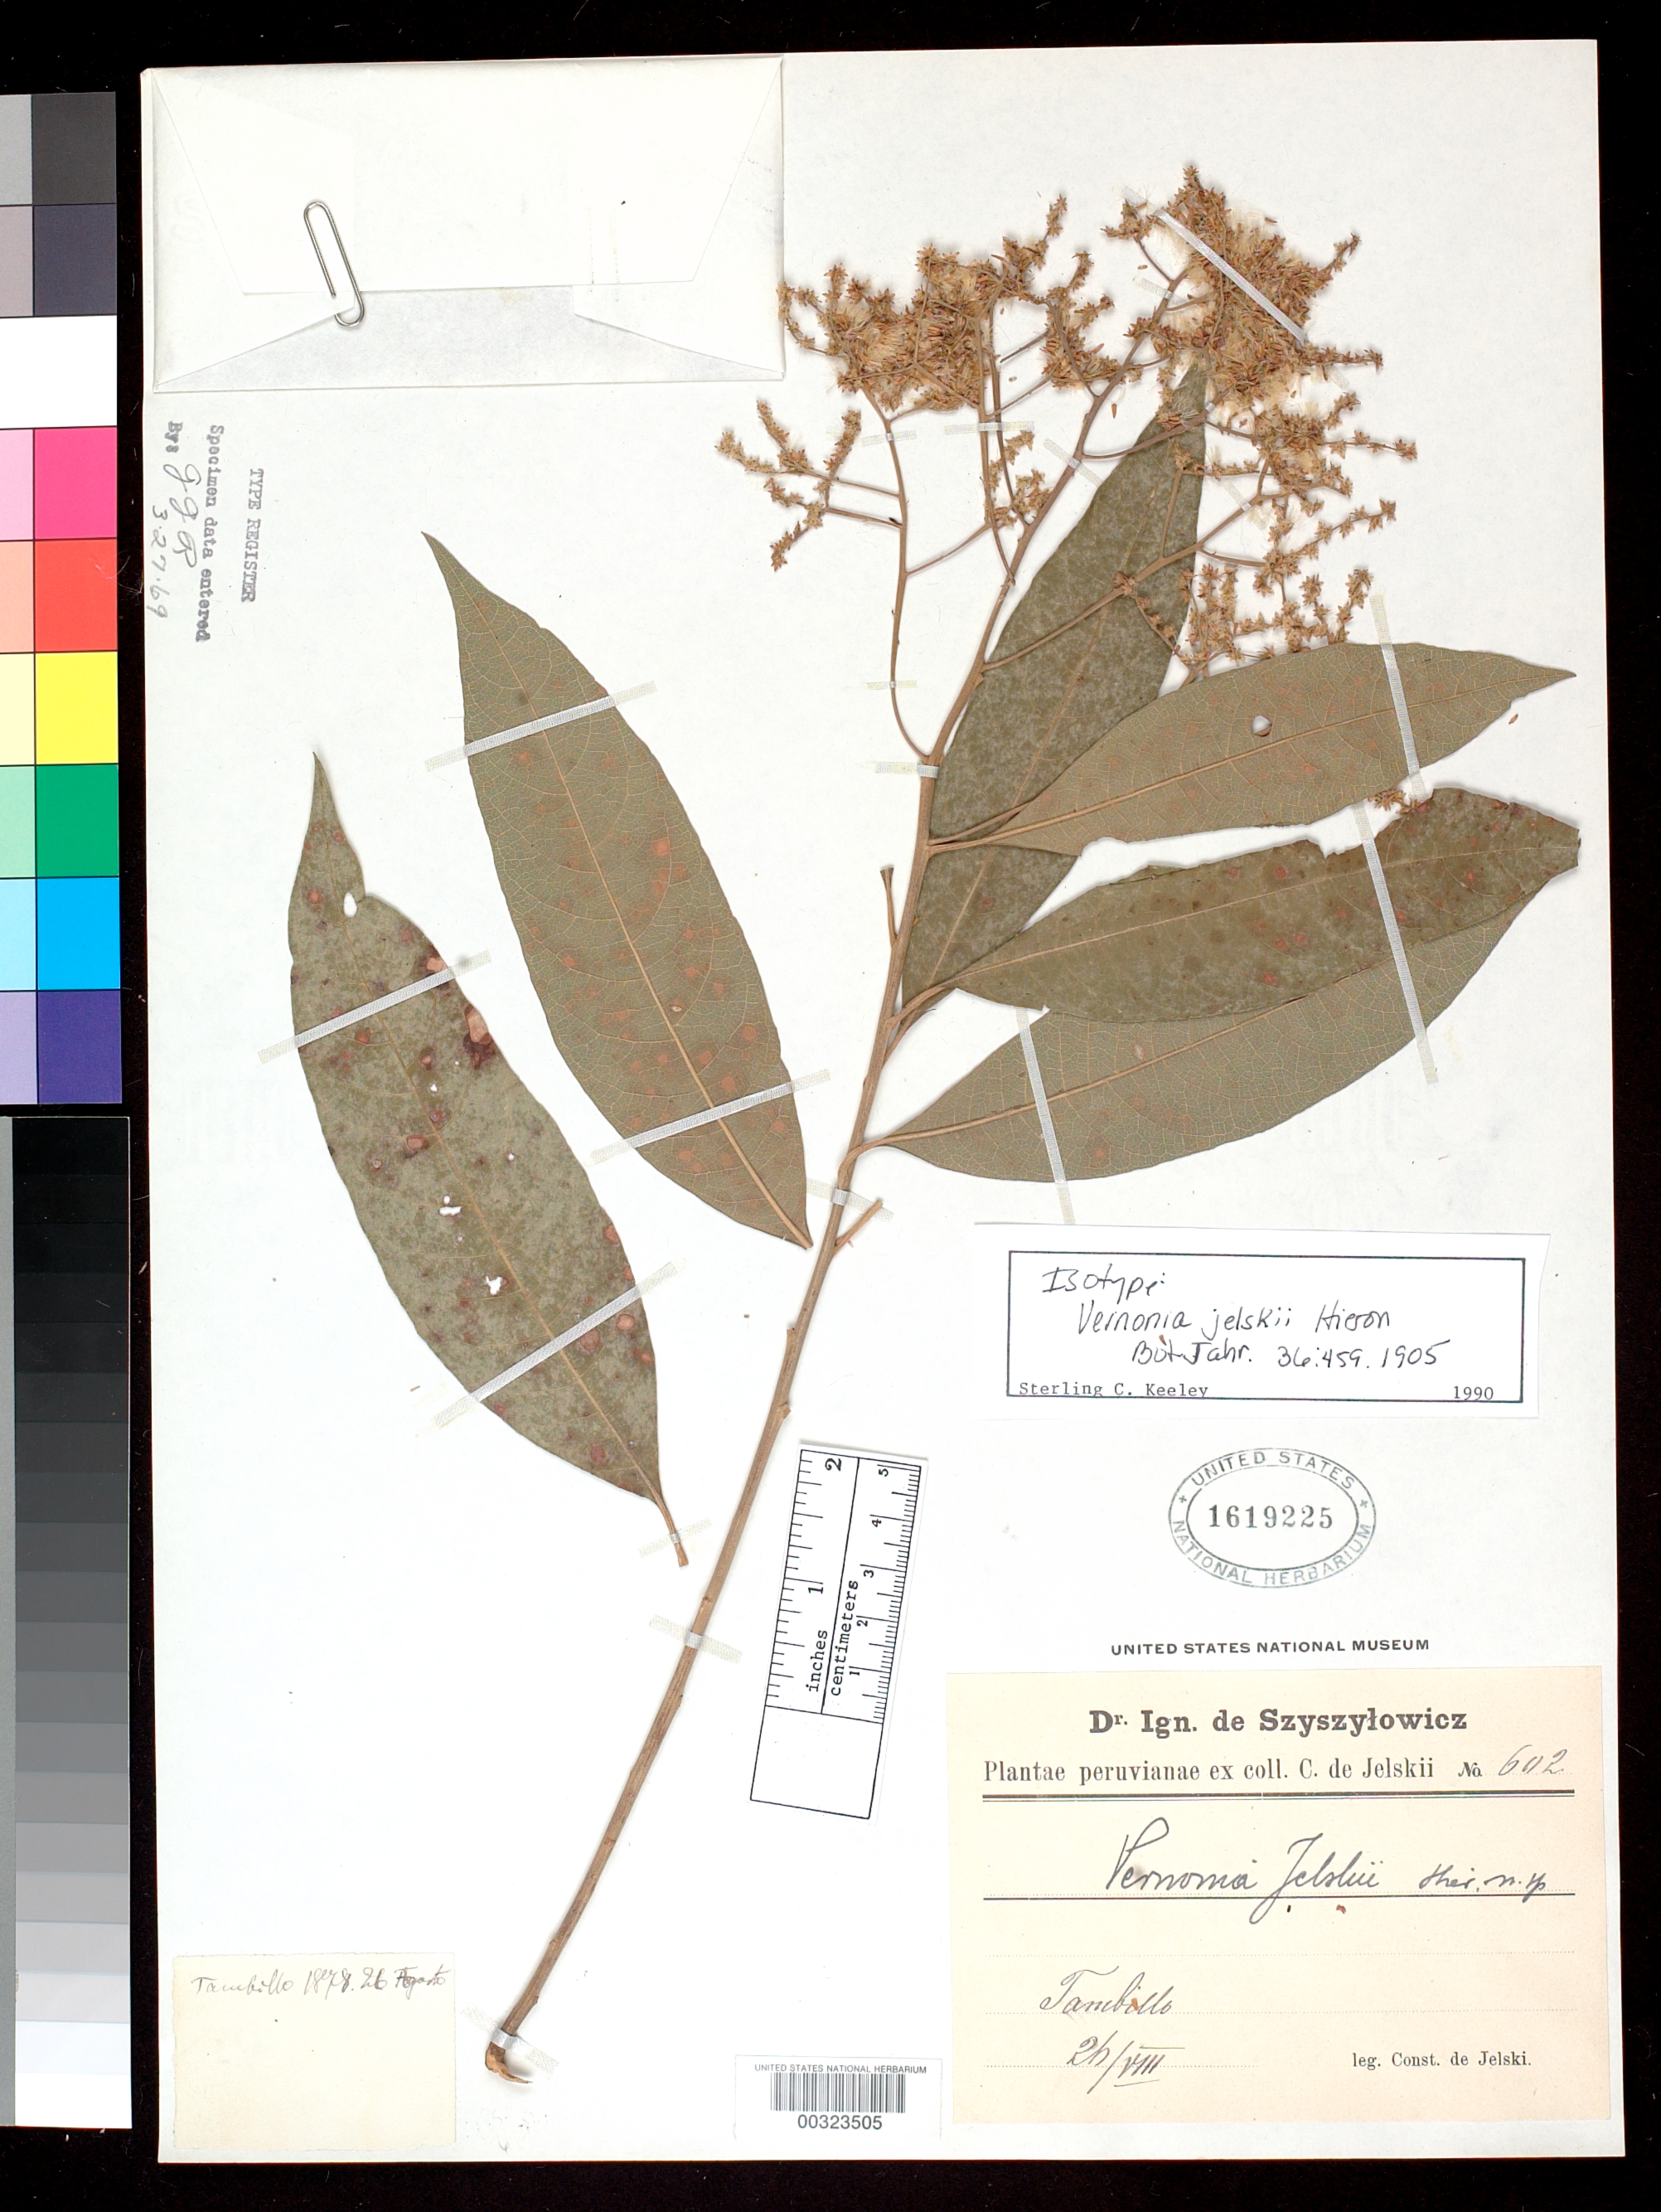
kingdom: Plantae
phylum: Tracheophyta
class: Magnoliopsida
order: Asterales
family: Asteraceae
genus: Vernonia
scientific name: Vernonia jelskii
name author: Hieron.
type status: Isotype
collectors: C. von Jelski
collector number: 602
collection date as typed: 26 Aug 1878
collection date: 1878-08-26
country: Peru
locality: Tambillo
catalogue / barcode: US 1619225